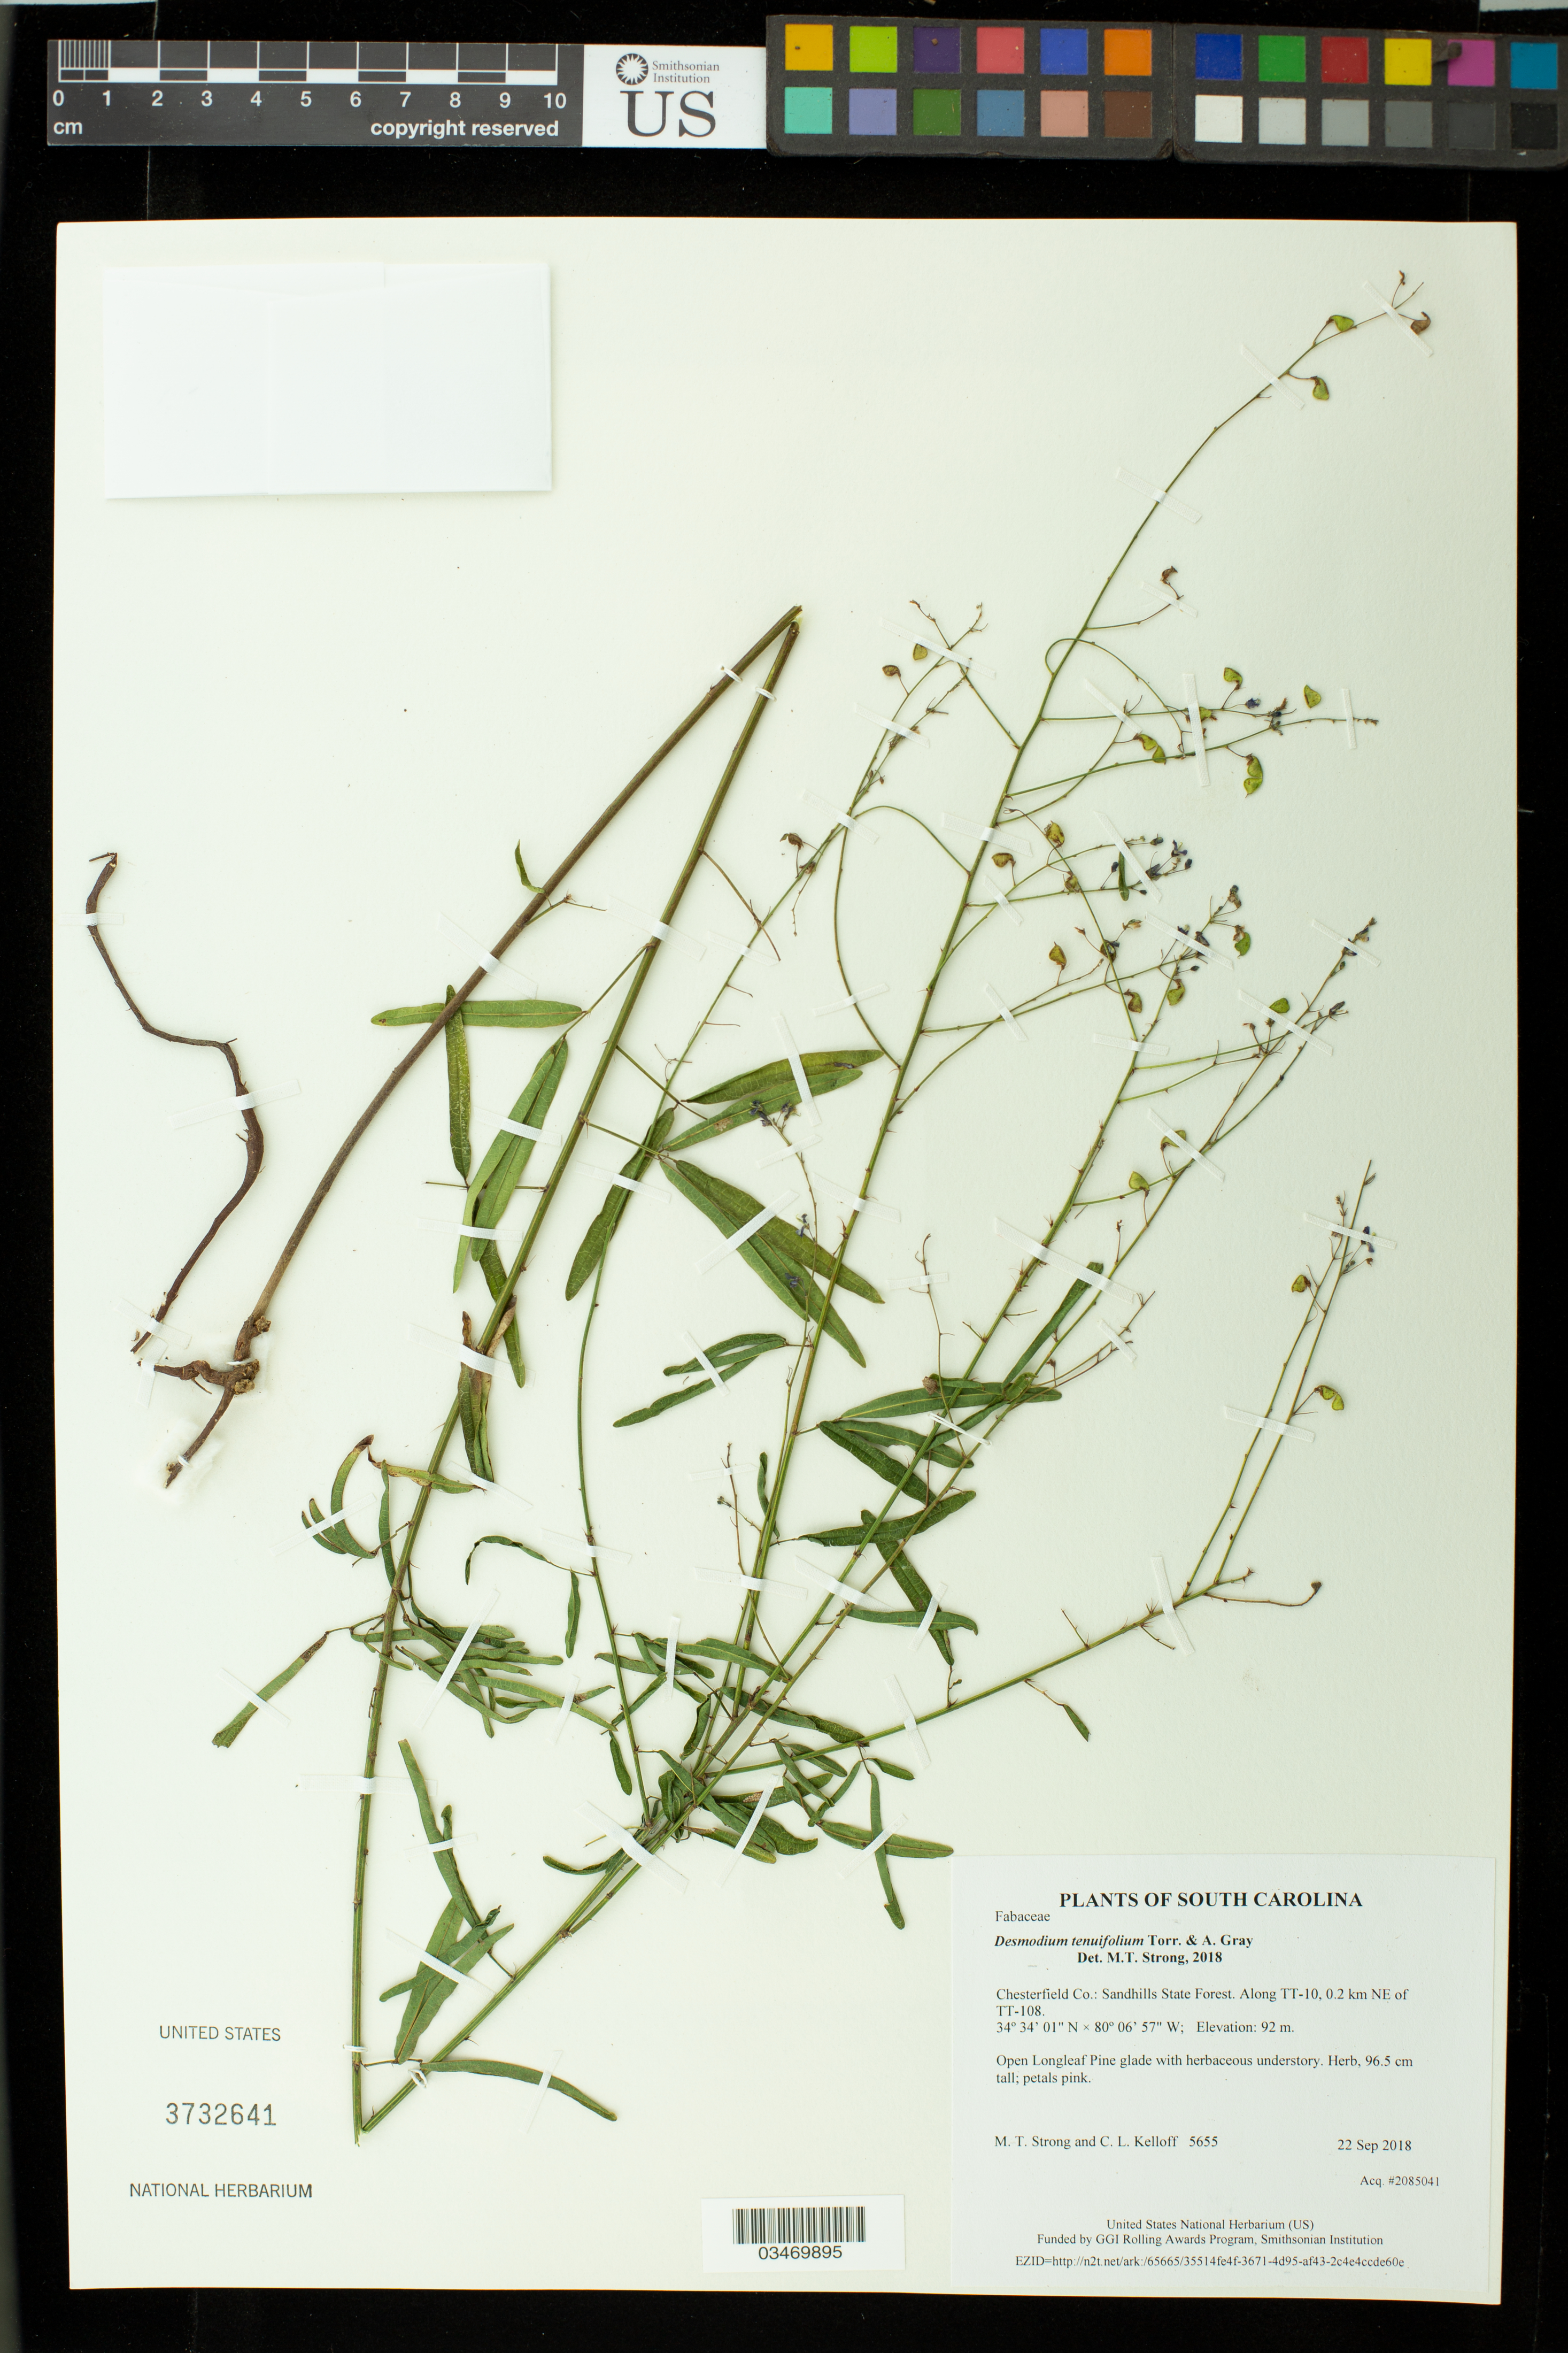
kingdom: Plantae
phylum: Tracheophyta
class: Magnoliopsida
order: Fabales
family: Fabaceae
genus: Desmodium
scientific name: Desmodium tenuifolium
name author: Torr. & A. Gray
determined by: Strong, M. T., (US), Smithsonian Institution - National Museum of Natural History (UNITED STATES)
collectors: M. T. Strong & C. L. Kelloff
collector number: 5655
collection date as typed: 22 Sep 2018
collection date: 2018-09-22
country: United States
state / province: South Carolina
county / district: Chesterfield Co.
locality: Sandhills State Forest. Edge of pine plantation along TT-10, 0.2 km NE of TT-108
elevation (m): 92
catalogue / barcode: US 3732641